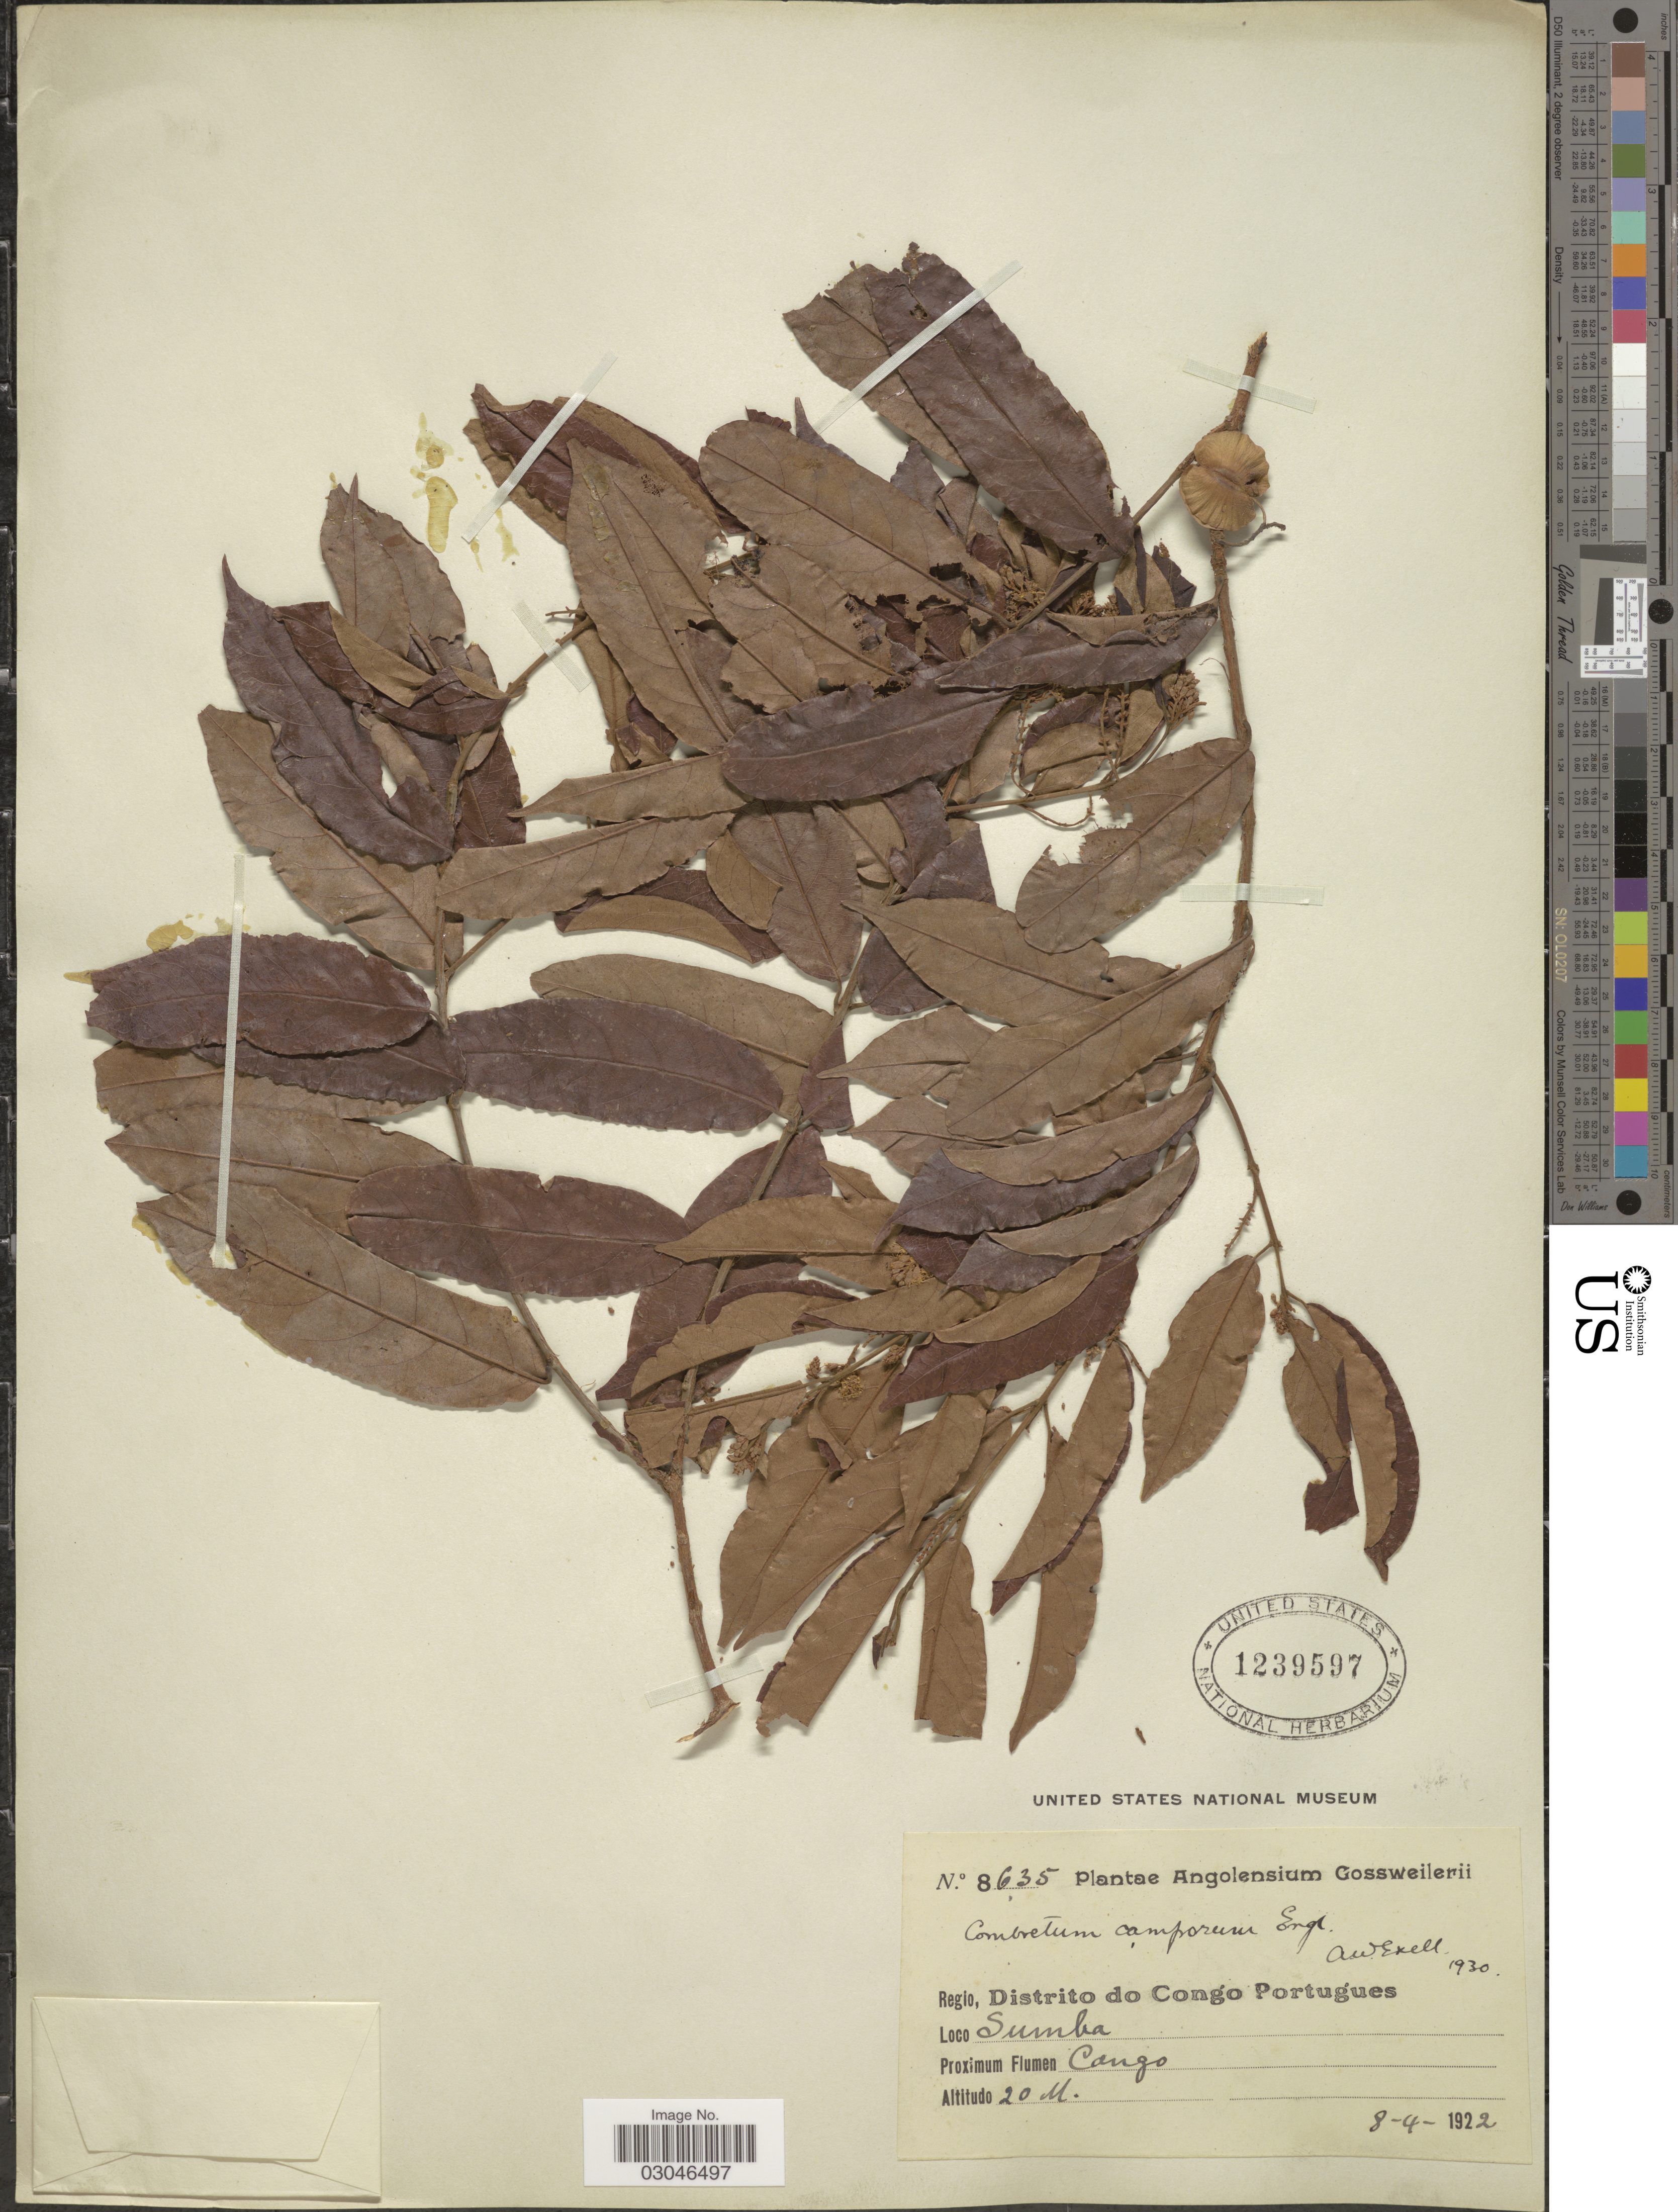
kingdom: Plantae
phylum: Tracheophyta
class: Magnoliopsida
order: Myrtales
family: Combretaceae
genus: Combretum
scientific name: Combretum camporum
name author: Engl.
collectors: -. Gossweiler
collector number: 8635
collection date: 1922-04-08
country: Angola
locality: Angolensium. Regio, Distrito do Congo Portugues. Sumba. Proximum Flumen Congo.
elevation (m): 20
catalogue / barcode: US 1239597